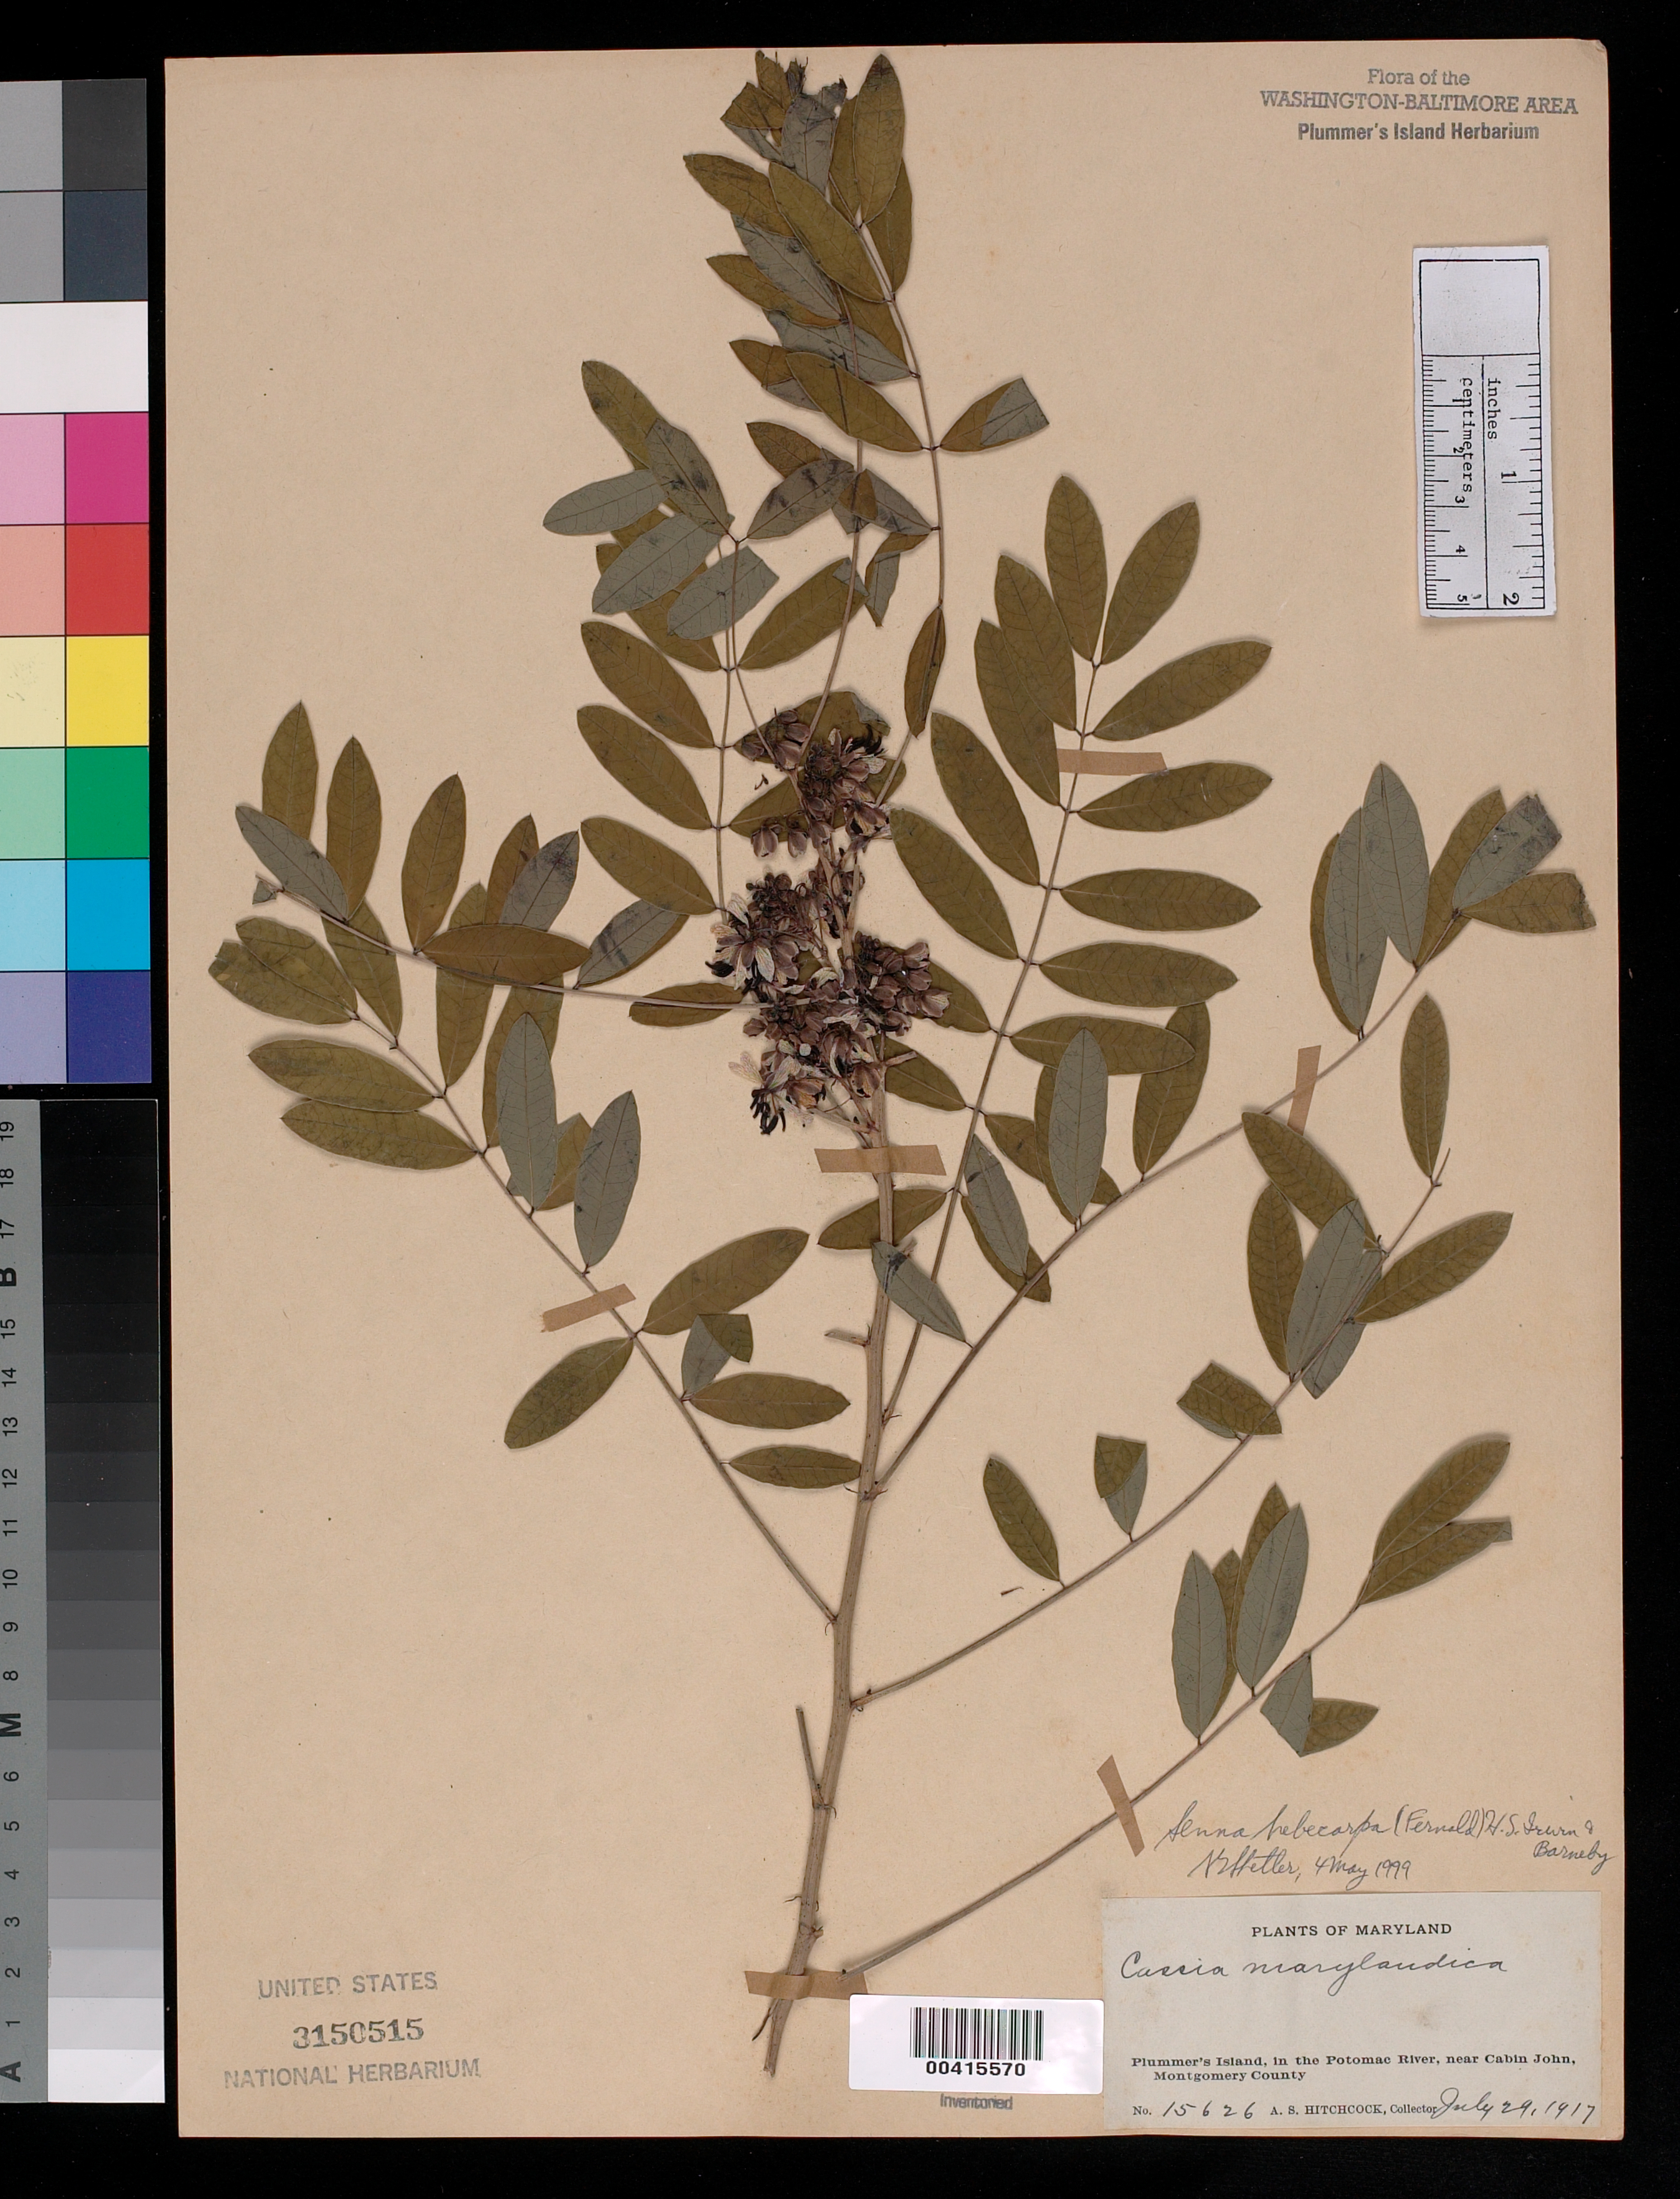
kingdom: Plantae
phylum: Tracheophyta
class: Magnoliopsida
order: Fabales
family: Fabaceae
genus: Senna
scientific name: Senna hebecarpa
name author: (Fernald) H.S. Irwin & Barneby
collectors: A. S. Hitchcock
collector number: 15626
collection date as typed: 29 Jul 1917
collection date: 1917-07-29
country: United States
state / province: Maryland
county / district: Montgomery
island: Plummers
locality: Plummer's Island Plummers Island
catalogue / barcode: US 3150515